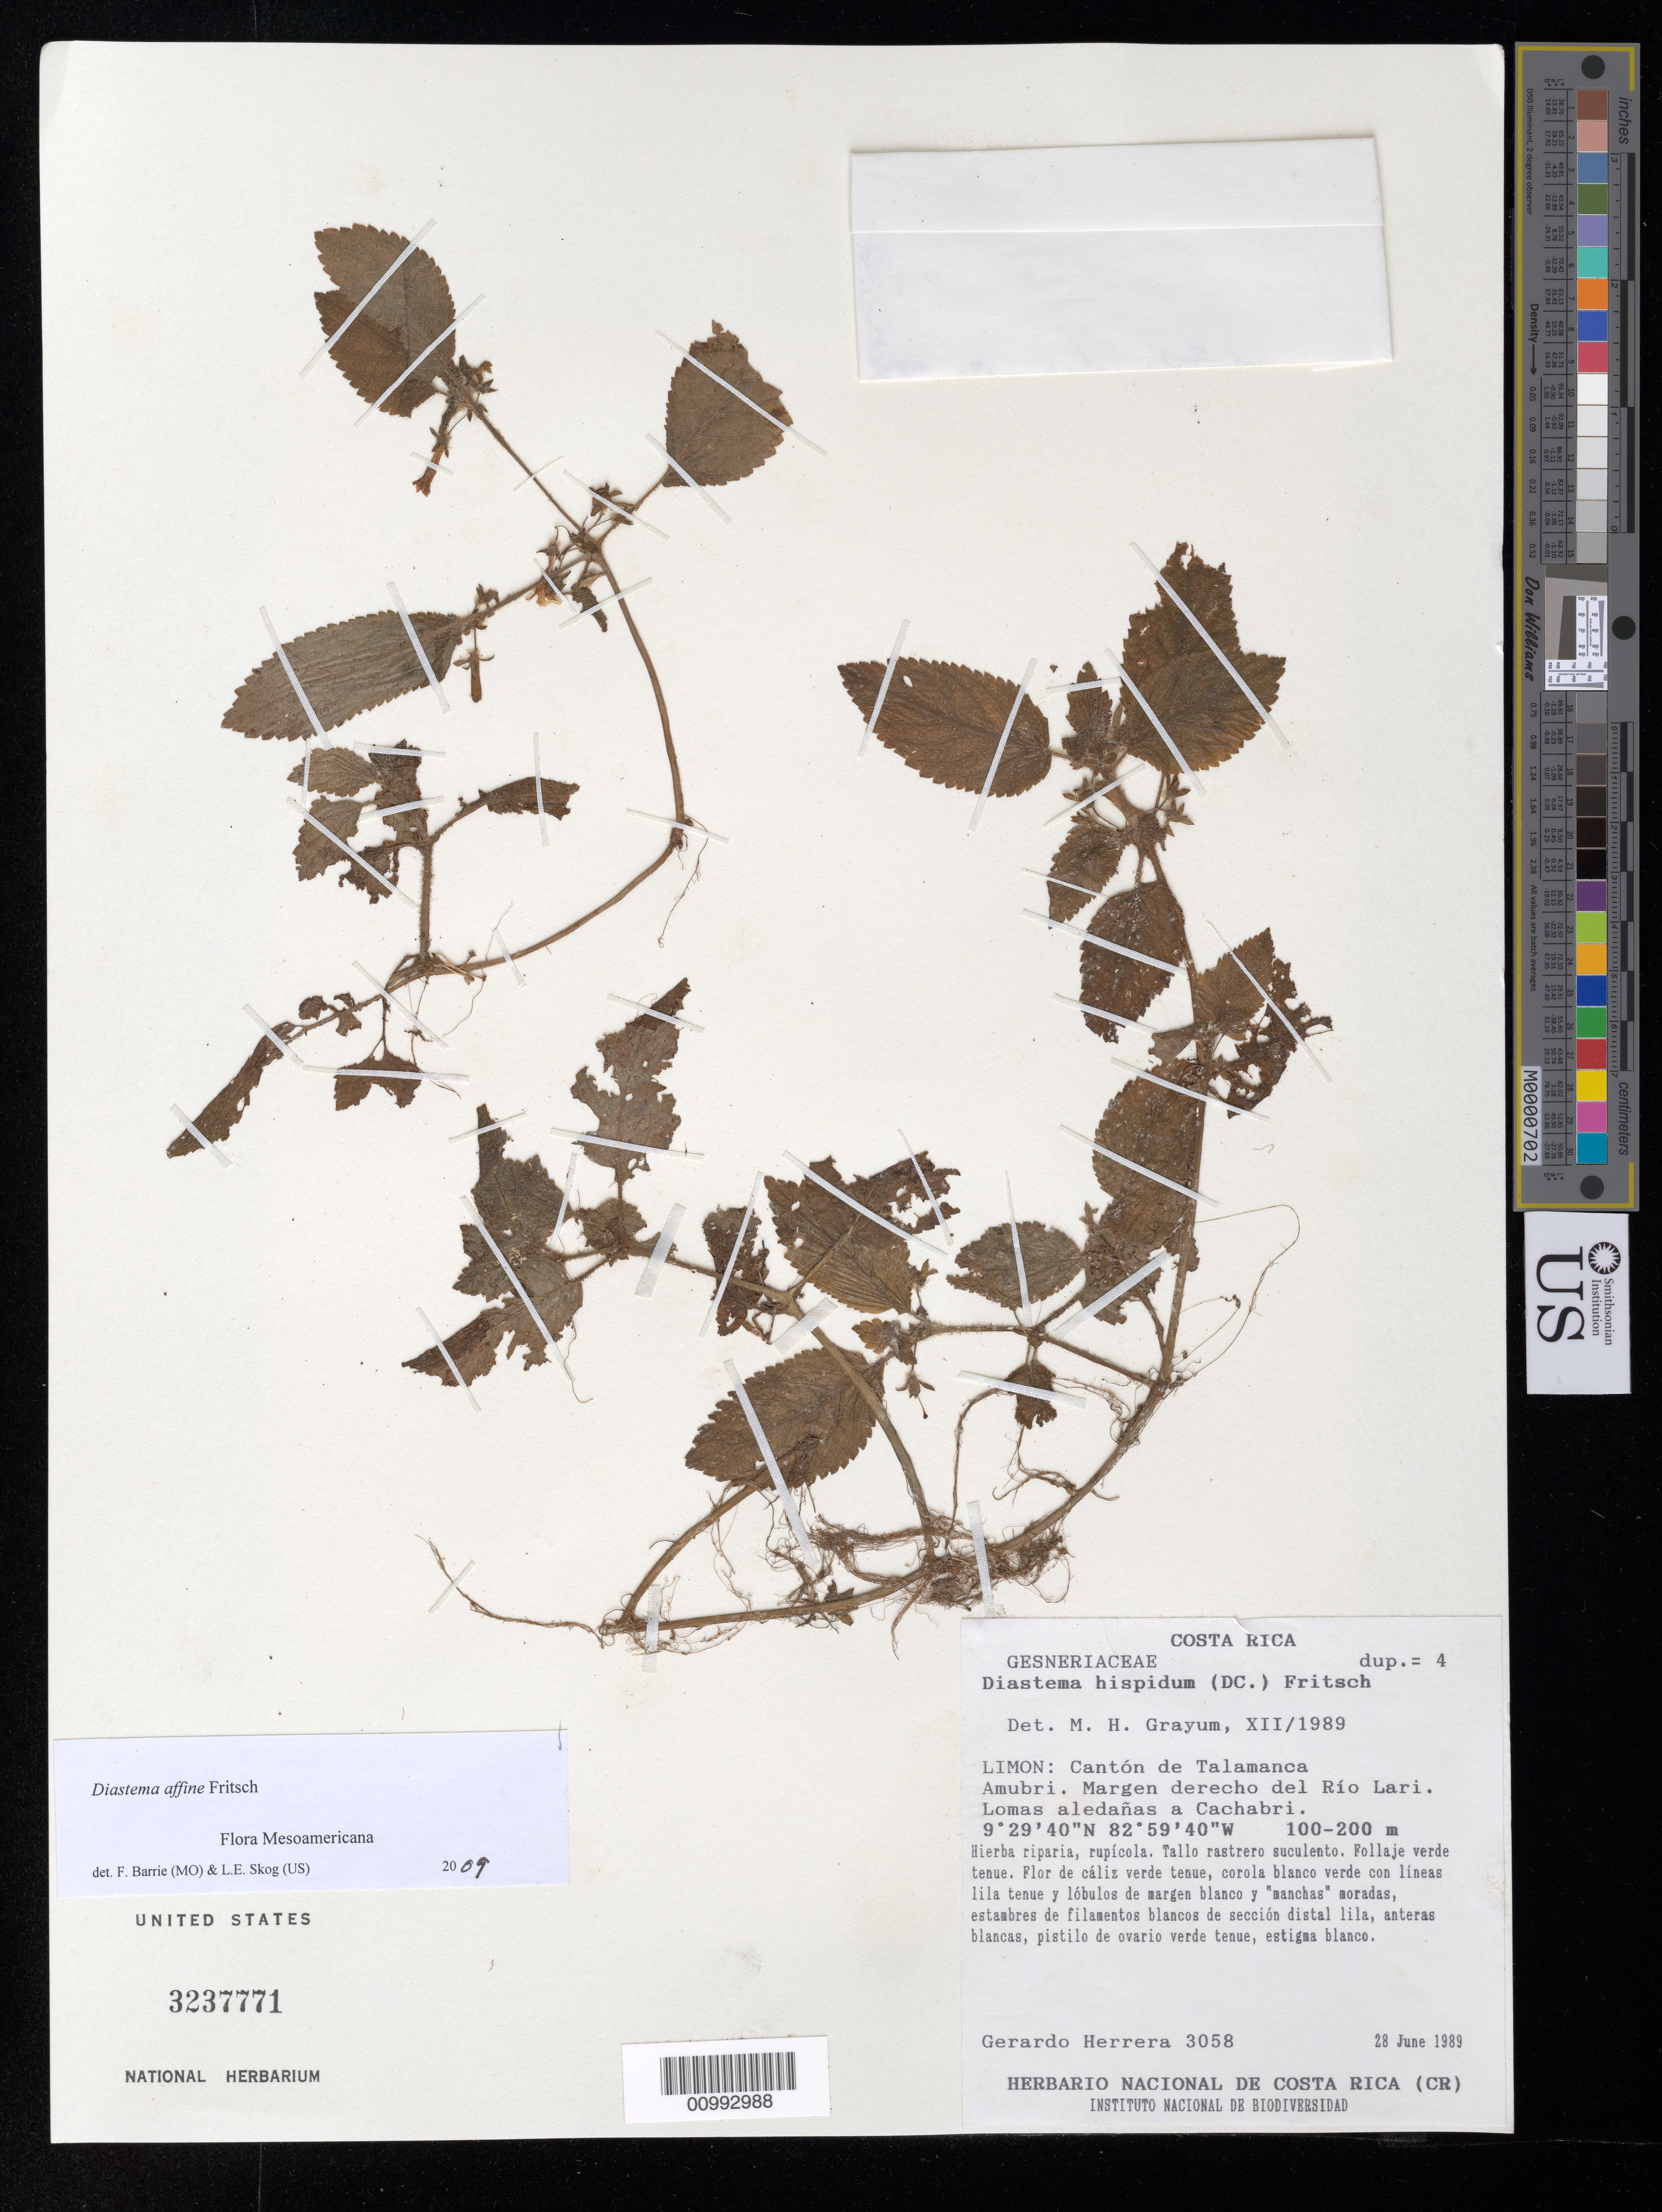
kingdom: Plantae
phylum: Tracheophyta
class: Magnoliopsida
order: Lamiales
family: Gesneriaceae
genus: Diastema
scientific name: Diastema affine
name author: Fritsch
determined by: Barrie, F. R.; Skog, Laurence E.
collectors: G. Herrera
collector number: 3058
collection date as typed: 28 Jun 1989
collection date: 1989-06-28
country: Costa Rica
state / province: Limón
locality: Limon: Cantón de Talamanca, Amubri. Margen derecho del Rio Lari. Lomas aledanas a Cachabri.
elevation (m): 150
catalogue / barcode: US 3237771